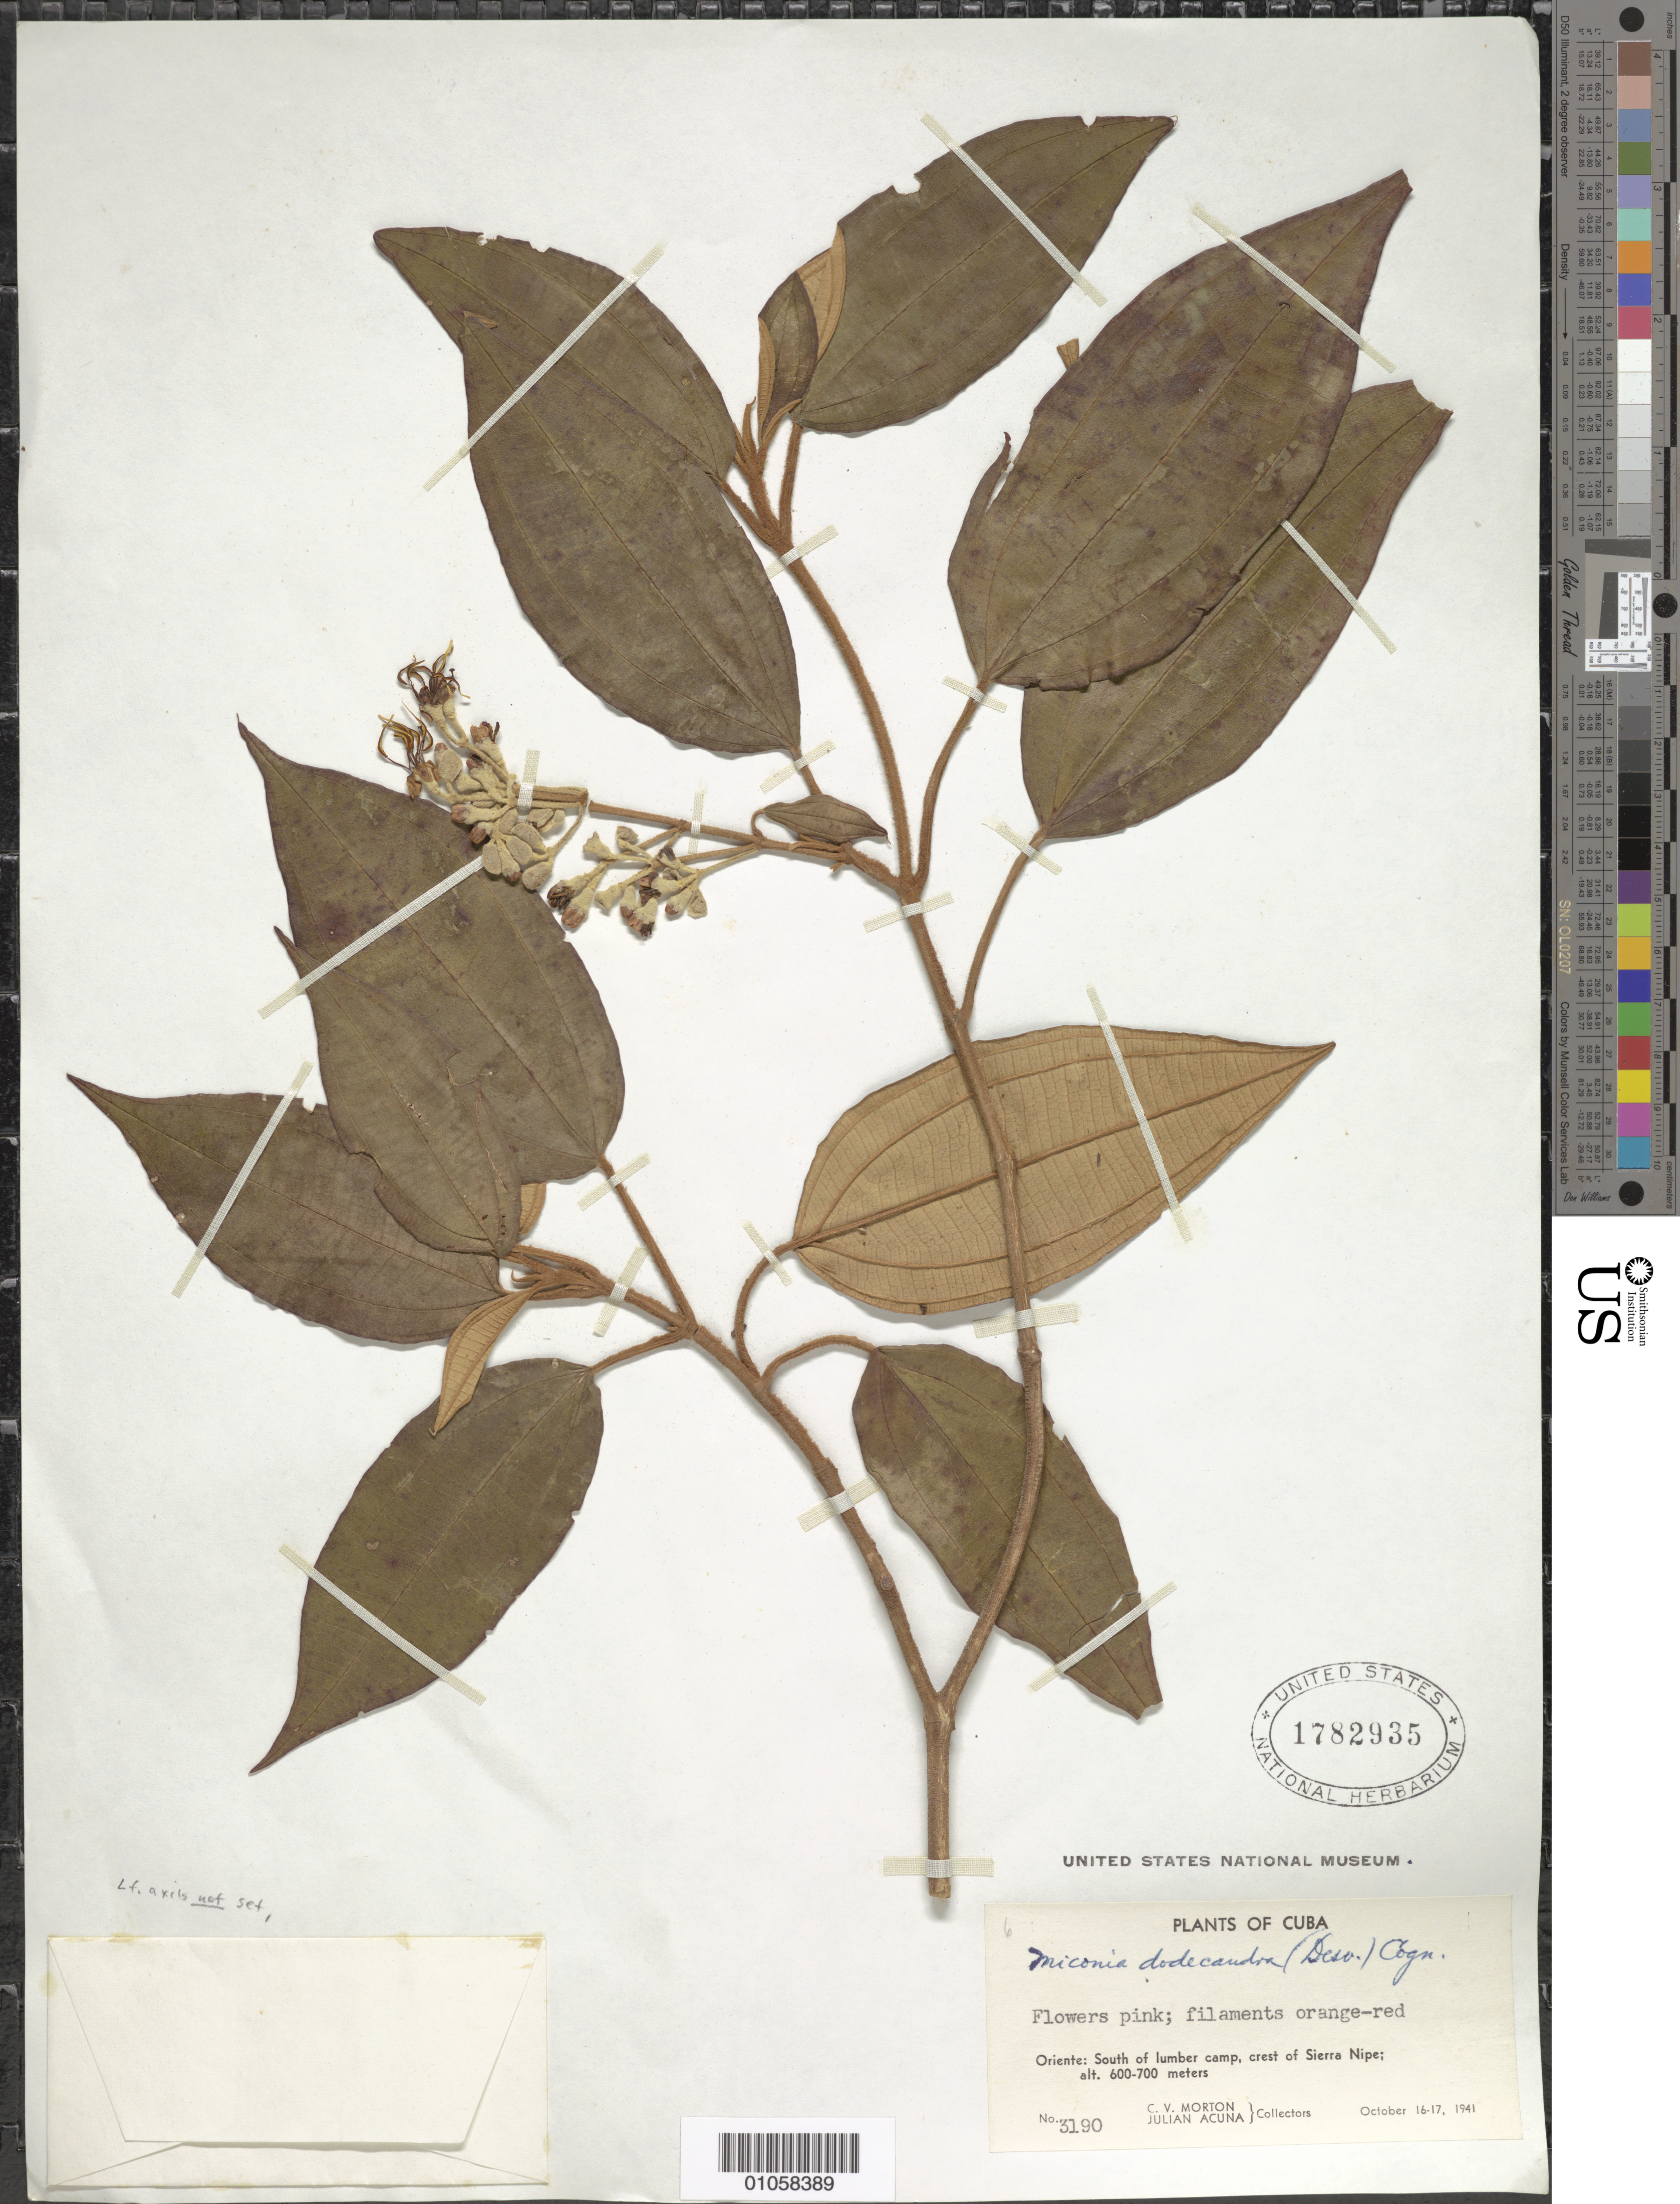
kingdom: Plantae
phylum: Tracheophyta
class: Magnoliopsida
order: Myrtales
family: Melastomataceae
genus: Miconia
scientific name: Miconia dodecandra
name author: Cogn.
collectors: C. V. Morton & J. Acuña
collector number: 3190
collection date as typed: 16 Oct 1941 to 17 Oct 1941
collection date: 1941-10-16/1941-10-17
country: Cuba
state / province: Holguín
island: Cuba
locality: Sierra Nipe, S of lumber camp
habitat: Crest of sierra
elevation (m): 600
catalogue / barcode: US 1782935